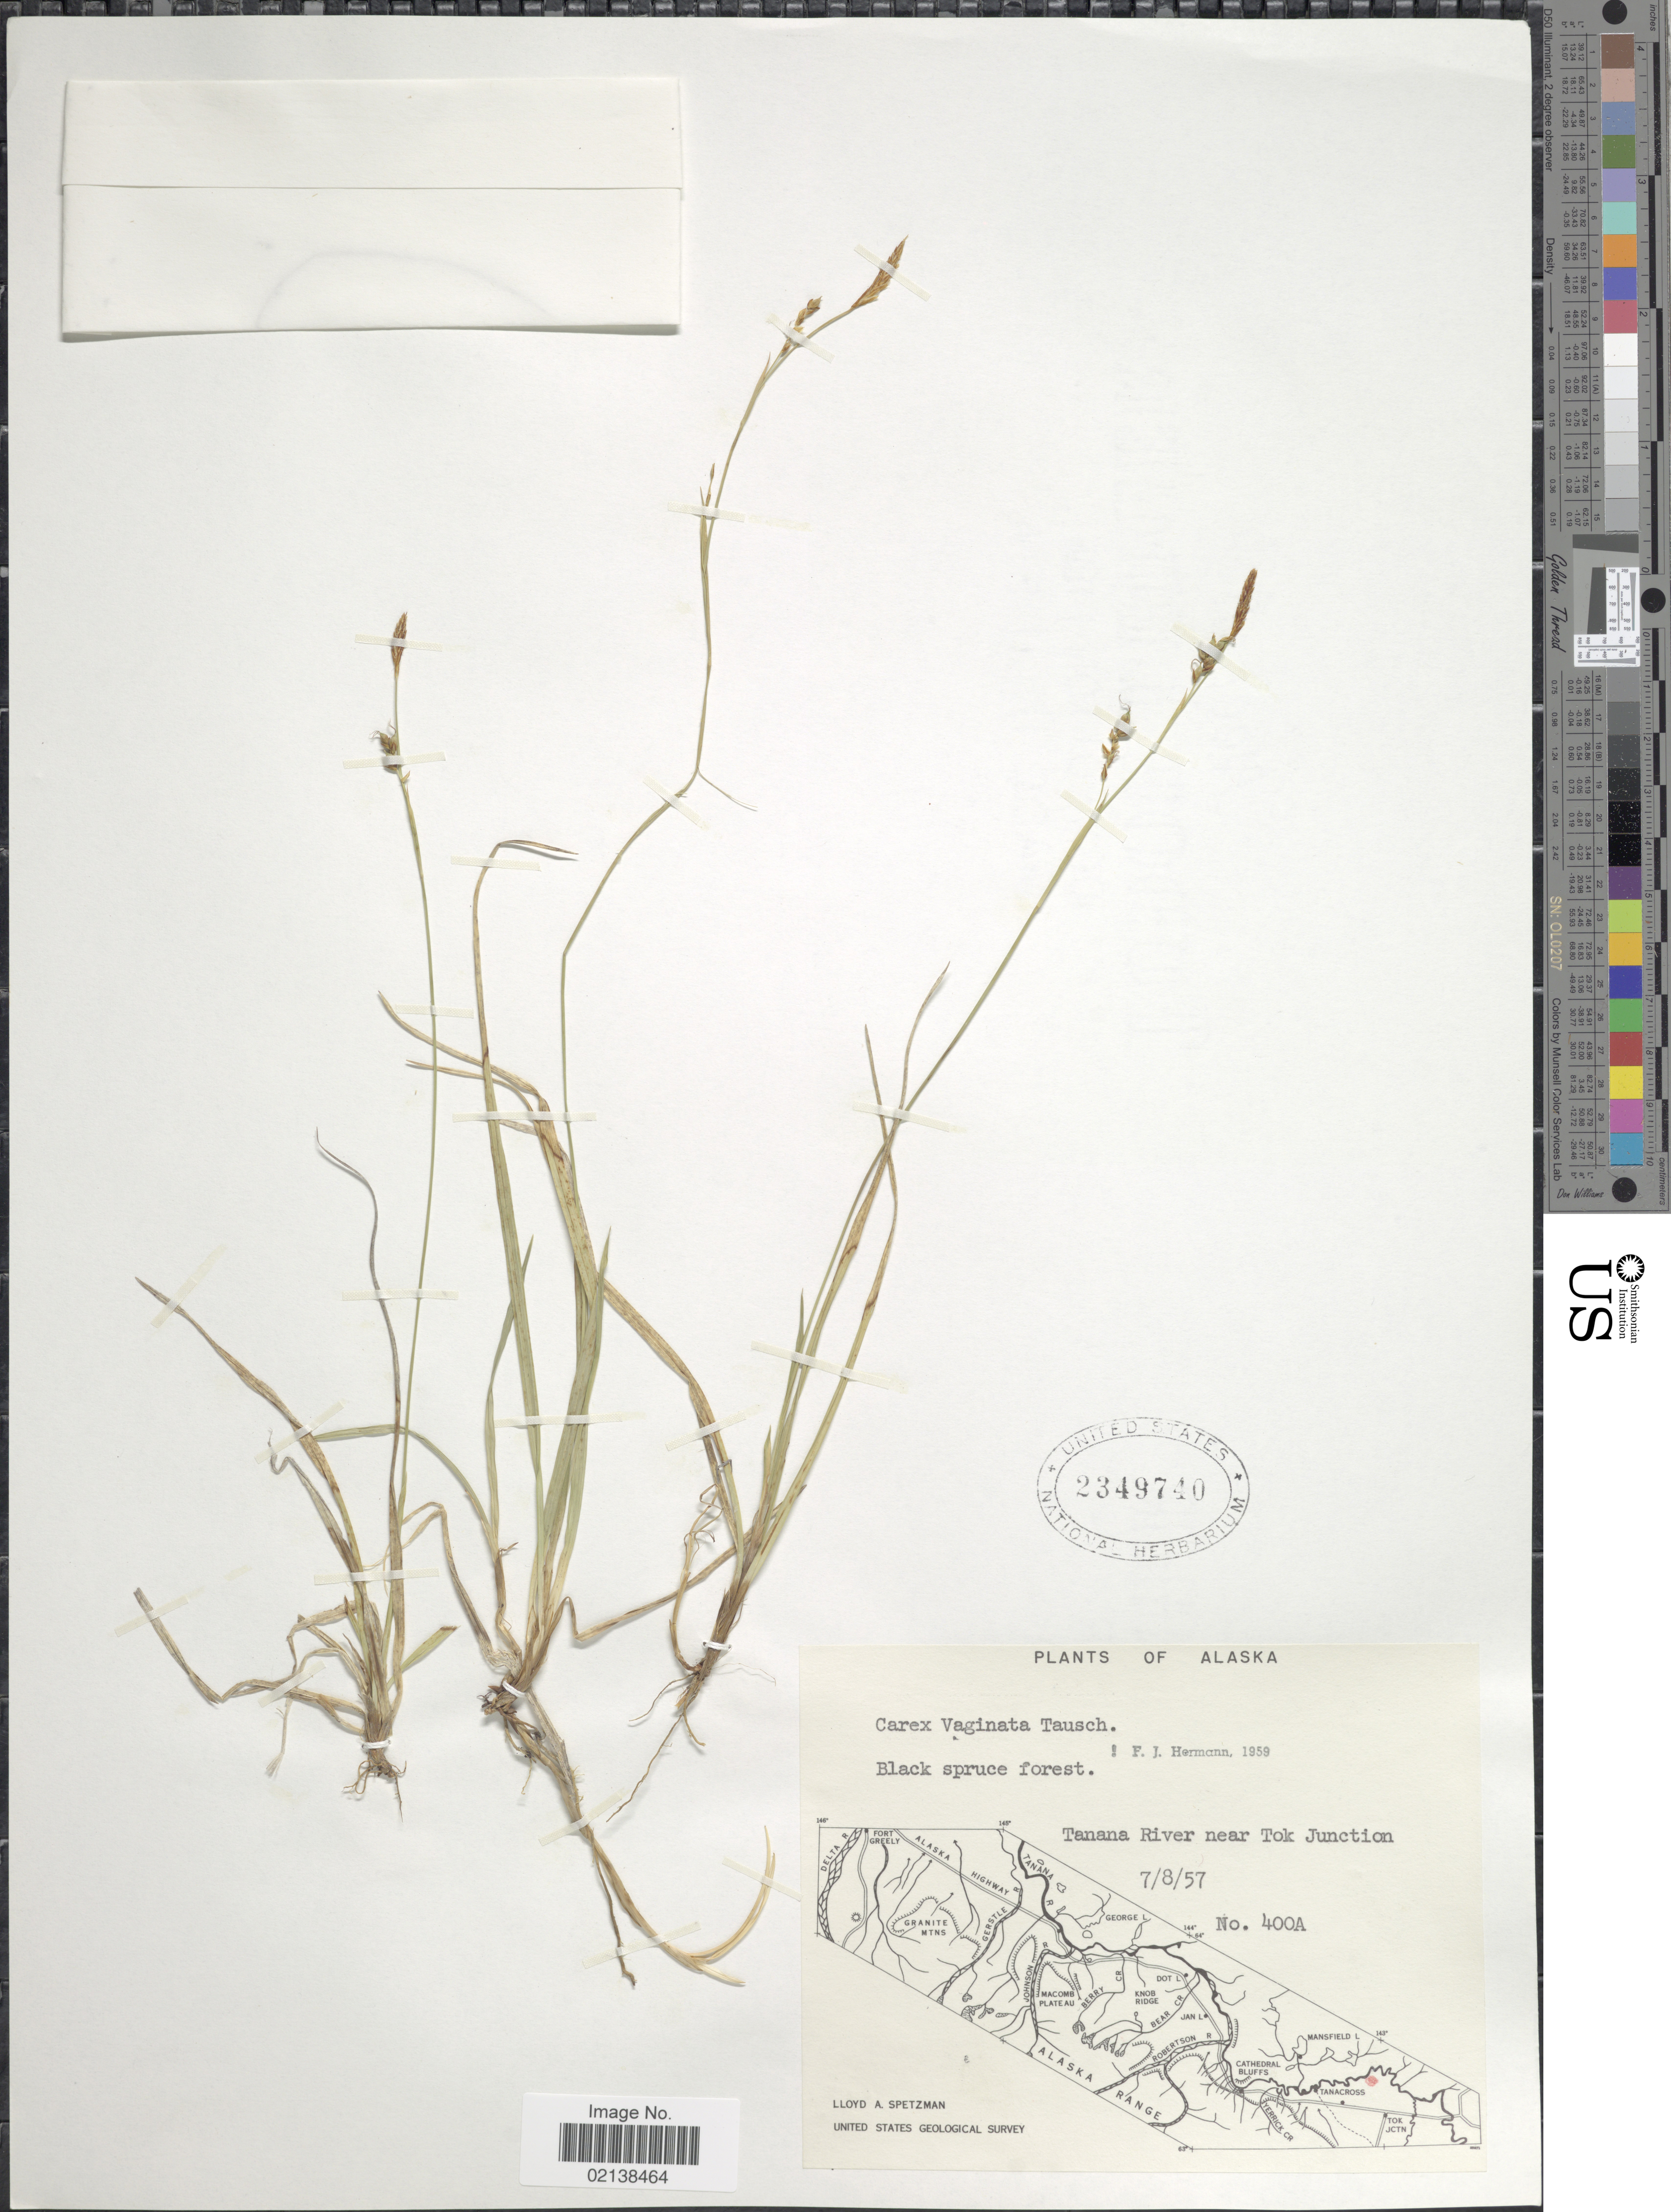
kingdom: Plantae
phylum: Tracheophyta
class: Liliopsida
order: Poales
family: Cyperaceae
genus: Carex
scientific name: Carex vaginata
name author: Tausch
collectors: L. Spetzman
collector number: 400A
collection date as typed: Transcribed d/m/y: 8/7/57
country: United States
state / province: Alaska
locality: Black spruce forest, Tanana River near Tok Junction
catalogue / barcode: US 2349740